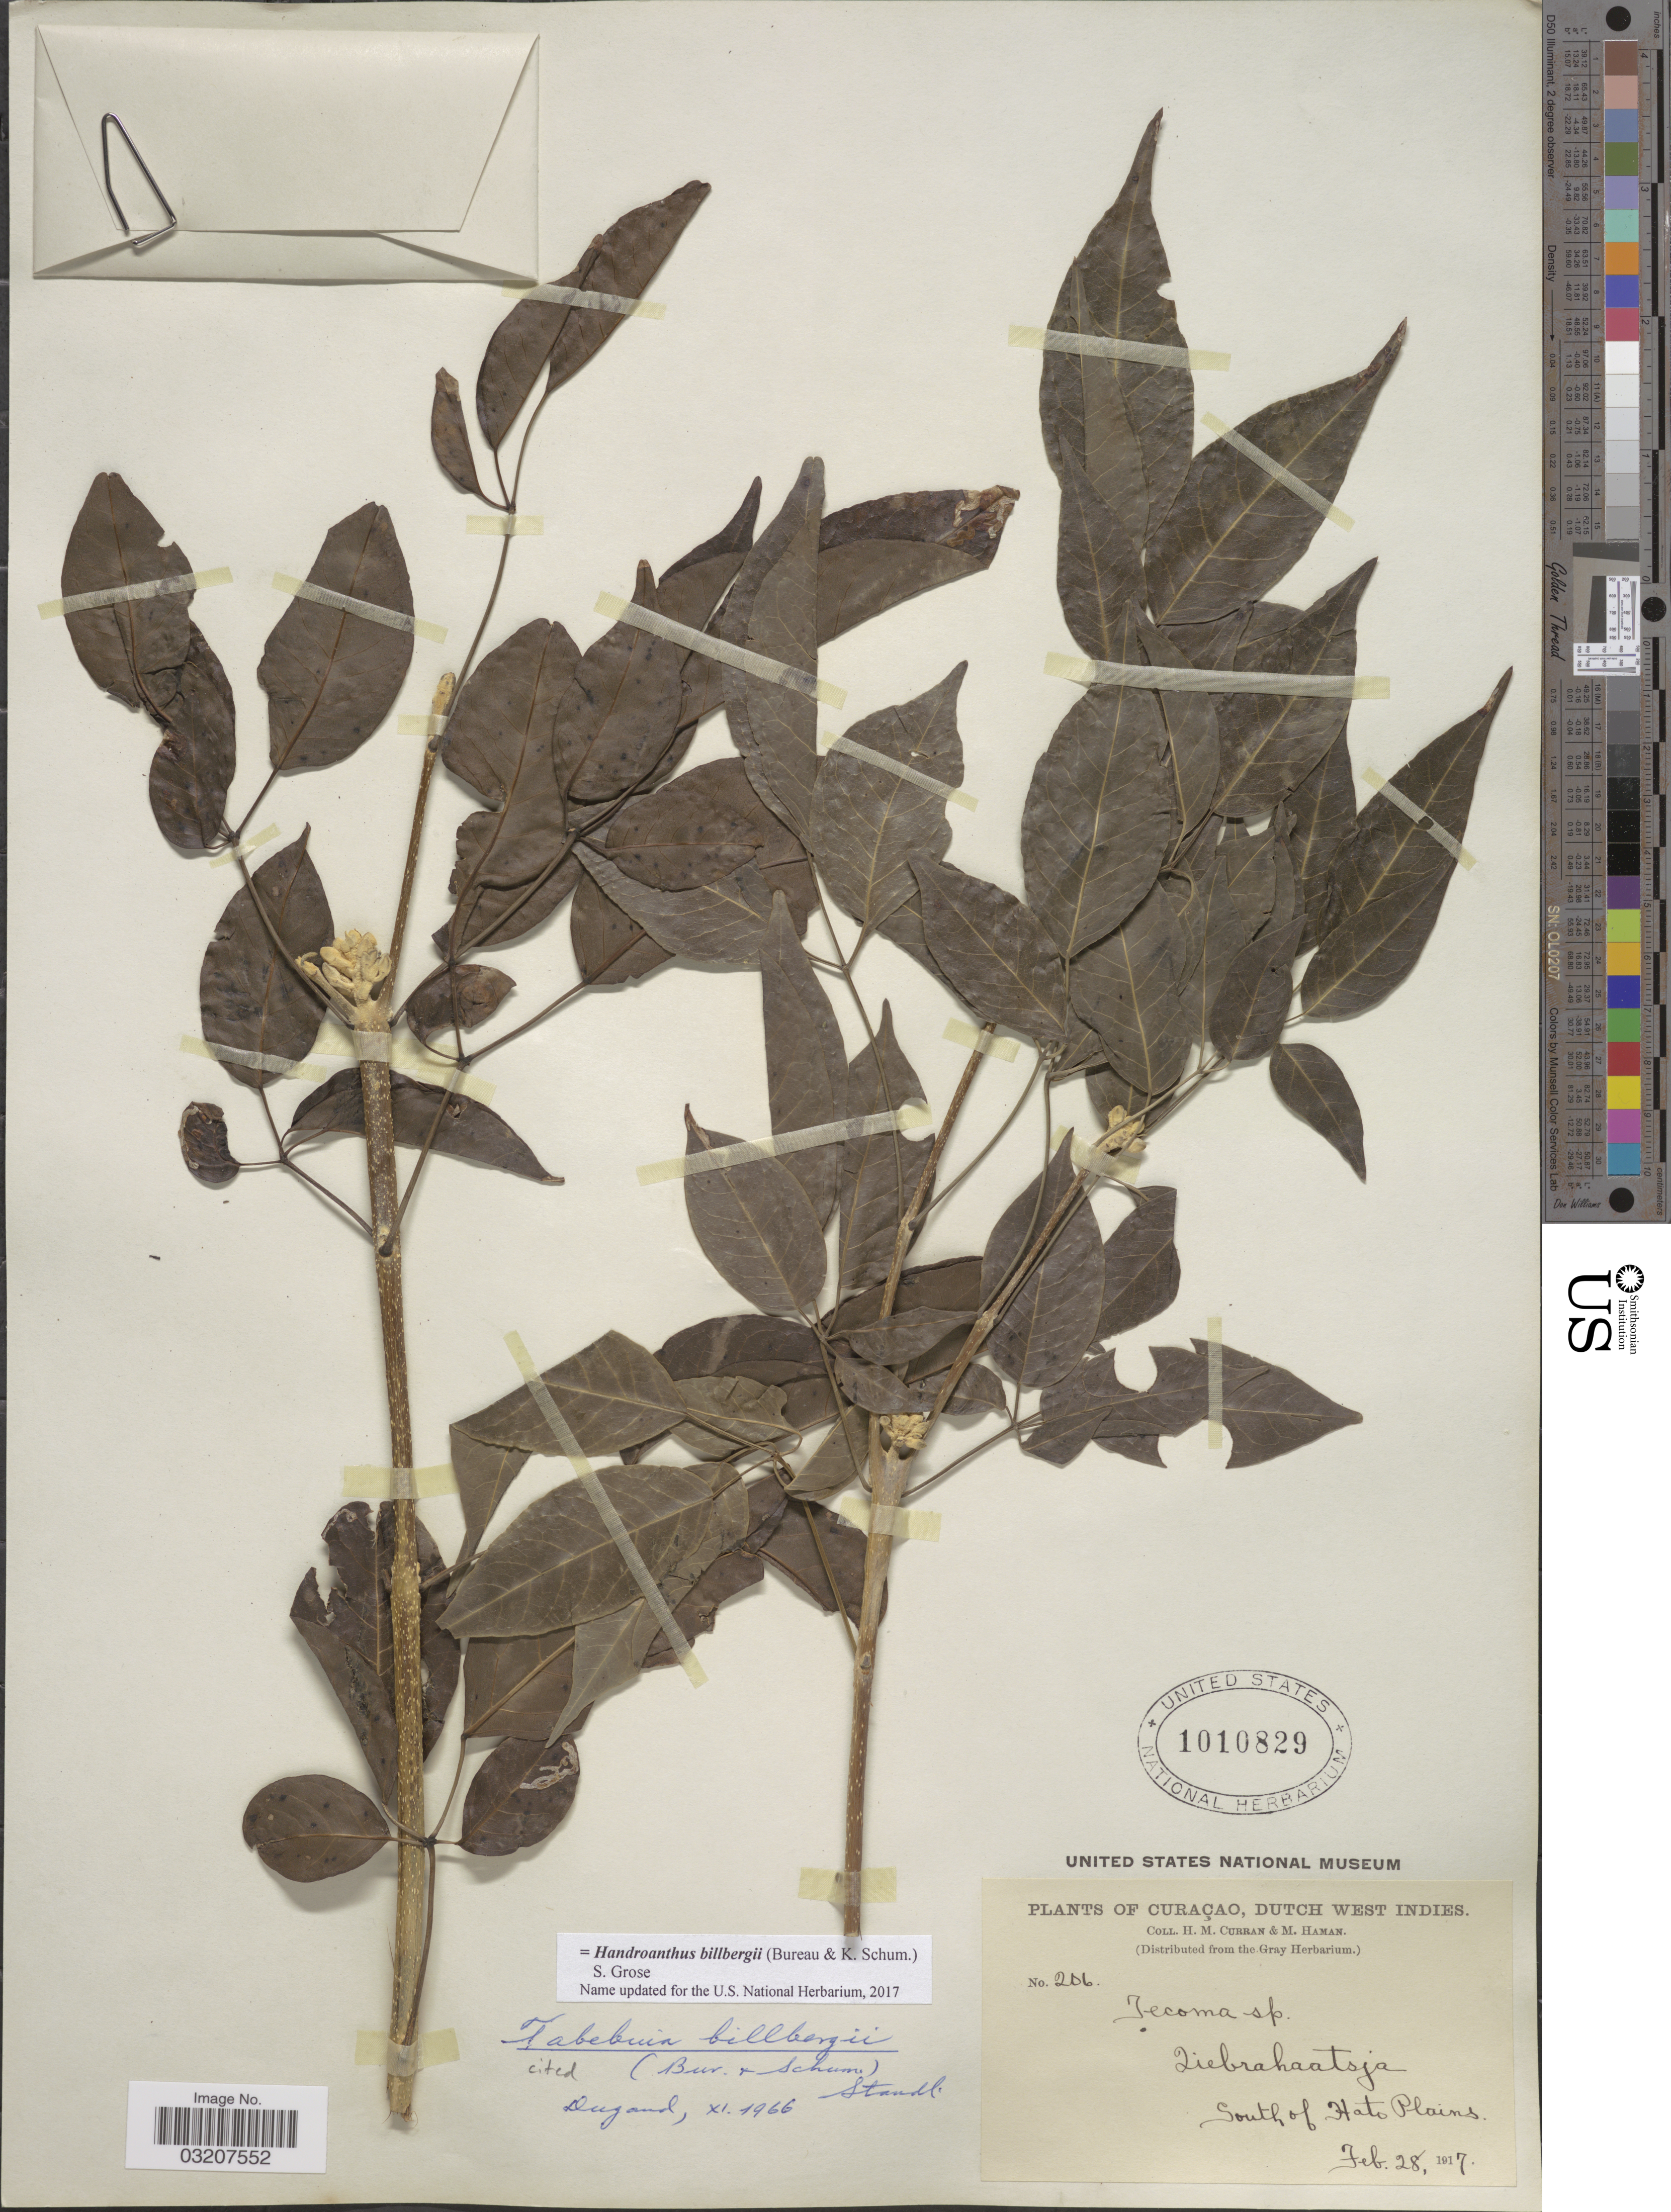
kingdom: Plantae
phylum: Tracheophyta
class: Magnoliopsida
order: Lamiales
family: Bignoniaceae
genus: Handroanthus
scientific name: Handroanthus billbergii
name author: (Bureau & K. Schum.) S.O. Grose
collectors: H. M. Curran & M. Haman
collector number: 206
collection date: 1917-02-28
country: Curaçao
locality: Dutch West Indies. Ziebrahaatsja [interpreted], South of Hato Plains.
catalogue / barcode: US 1010829